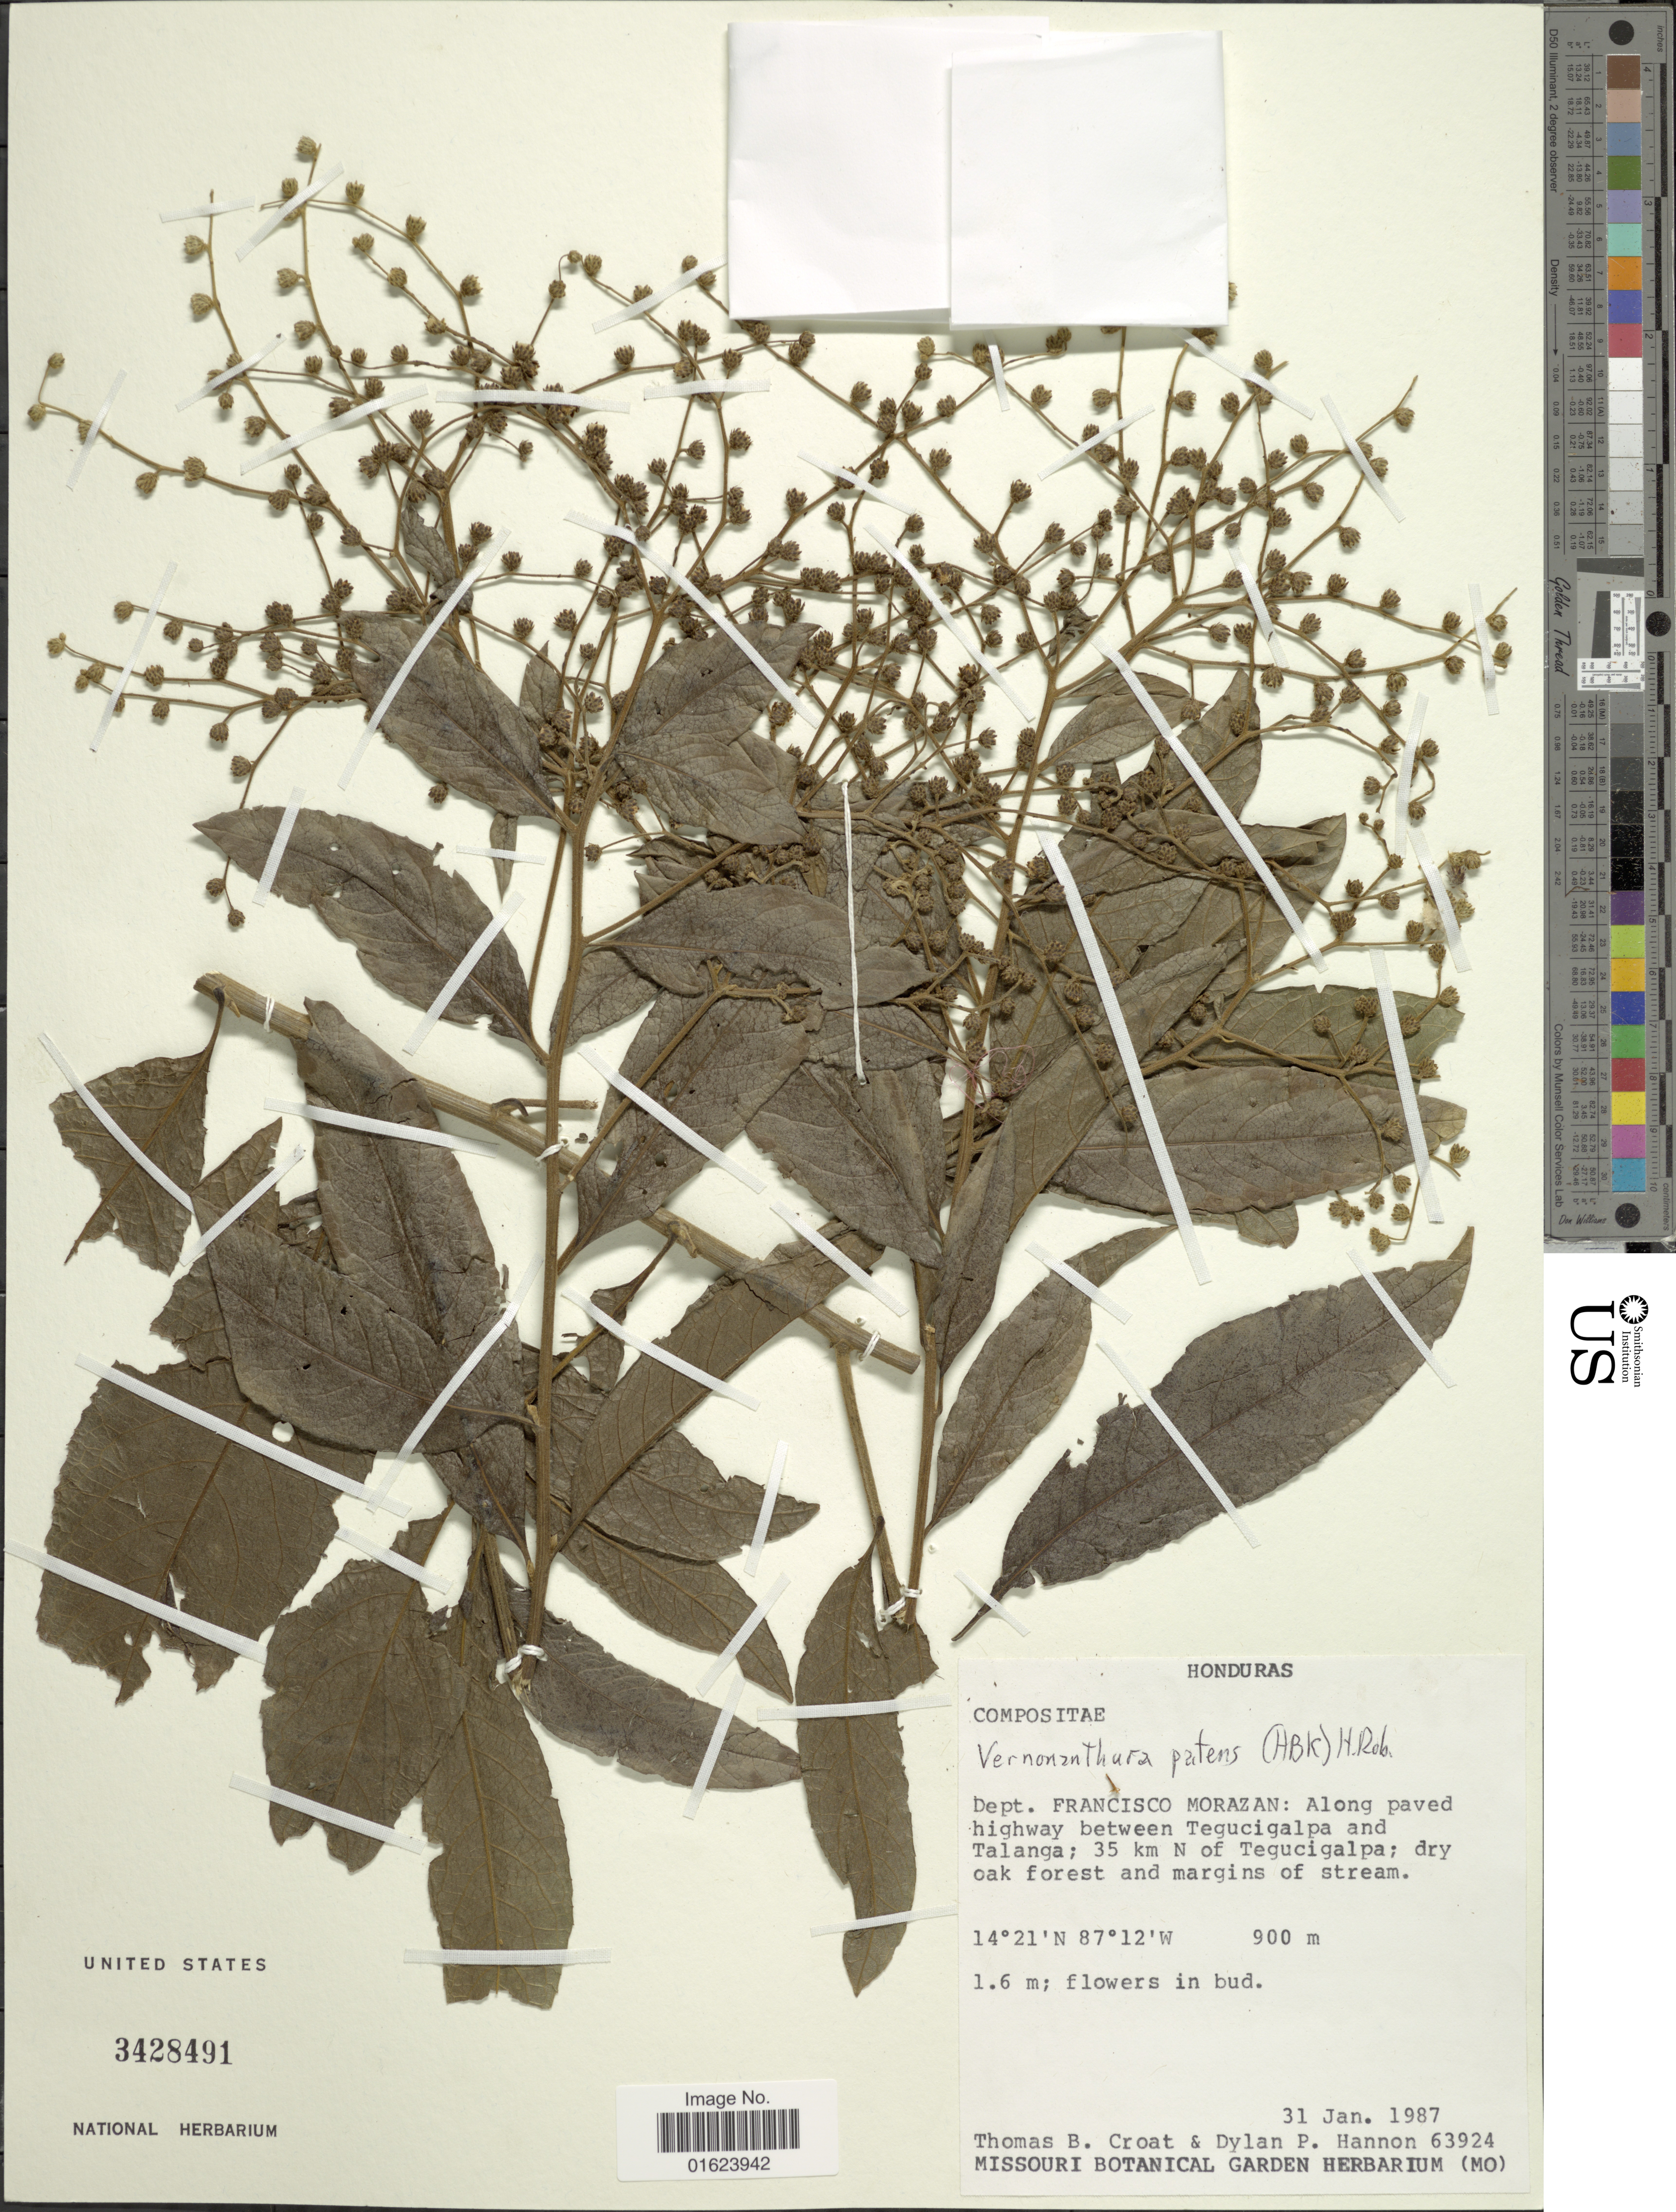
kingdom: Plantae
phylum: Tracheophyta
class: Magnoliopsida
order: Asterales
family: Asteraceae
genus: Vernonanthura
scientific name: Vernonanthura patens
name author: (Kunth) H. Rob.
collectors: T. B. Croat & D. Hannon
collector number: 63924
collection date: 1987-01-31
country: Honduras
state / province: Fco. Morazán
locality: Honduras, Dept. Francisco Morazan: Along paved highway between Tegucigalpa and Talanga; 35 km N of Tegucigalpa.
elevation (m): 900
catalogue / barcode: US 3428491